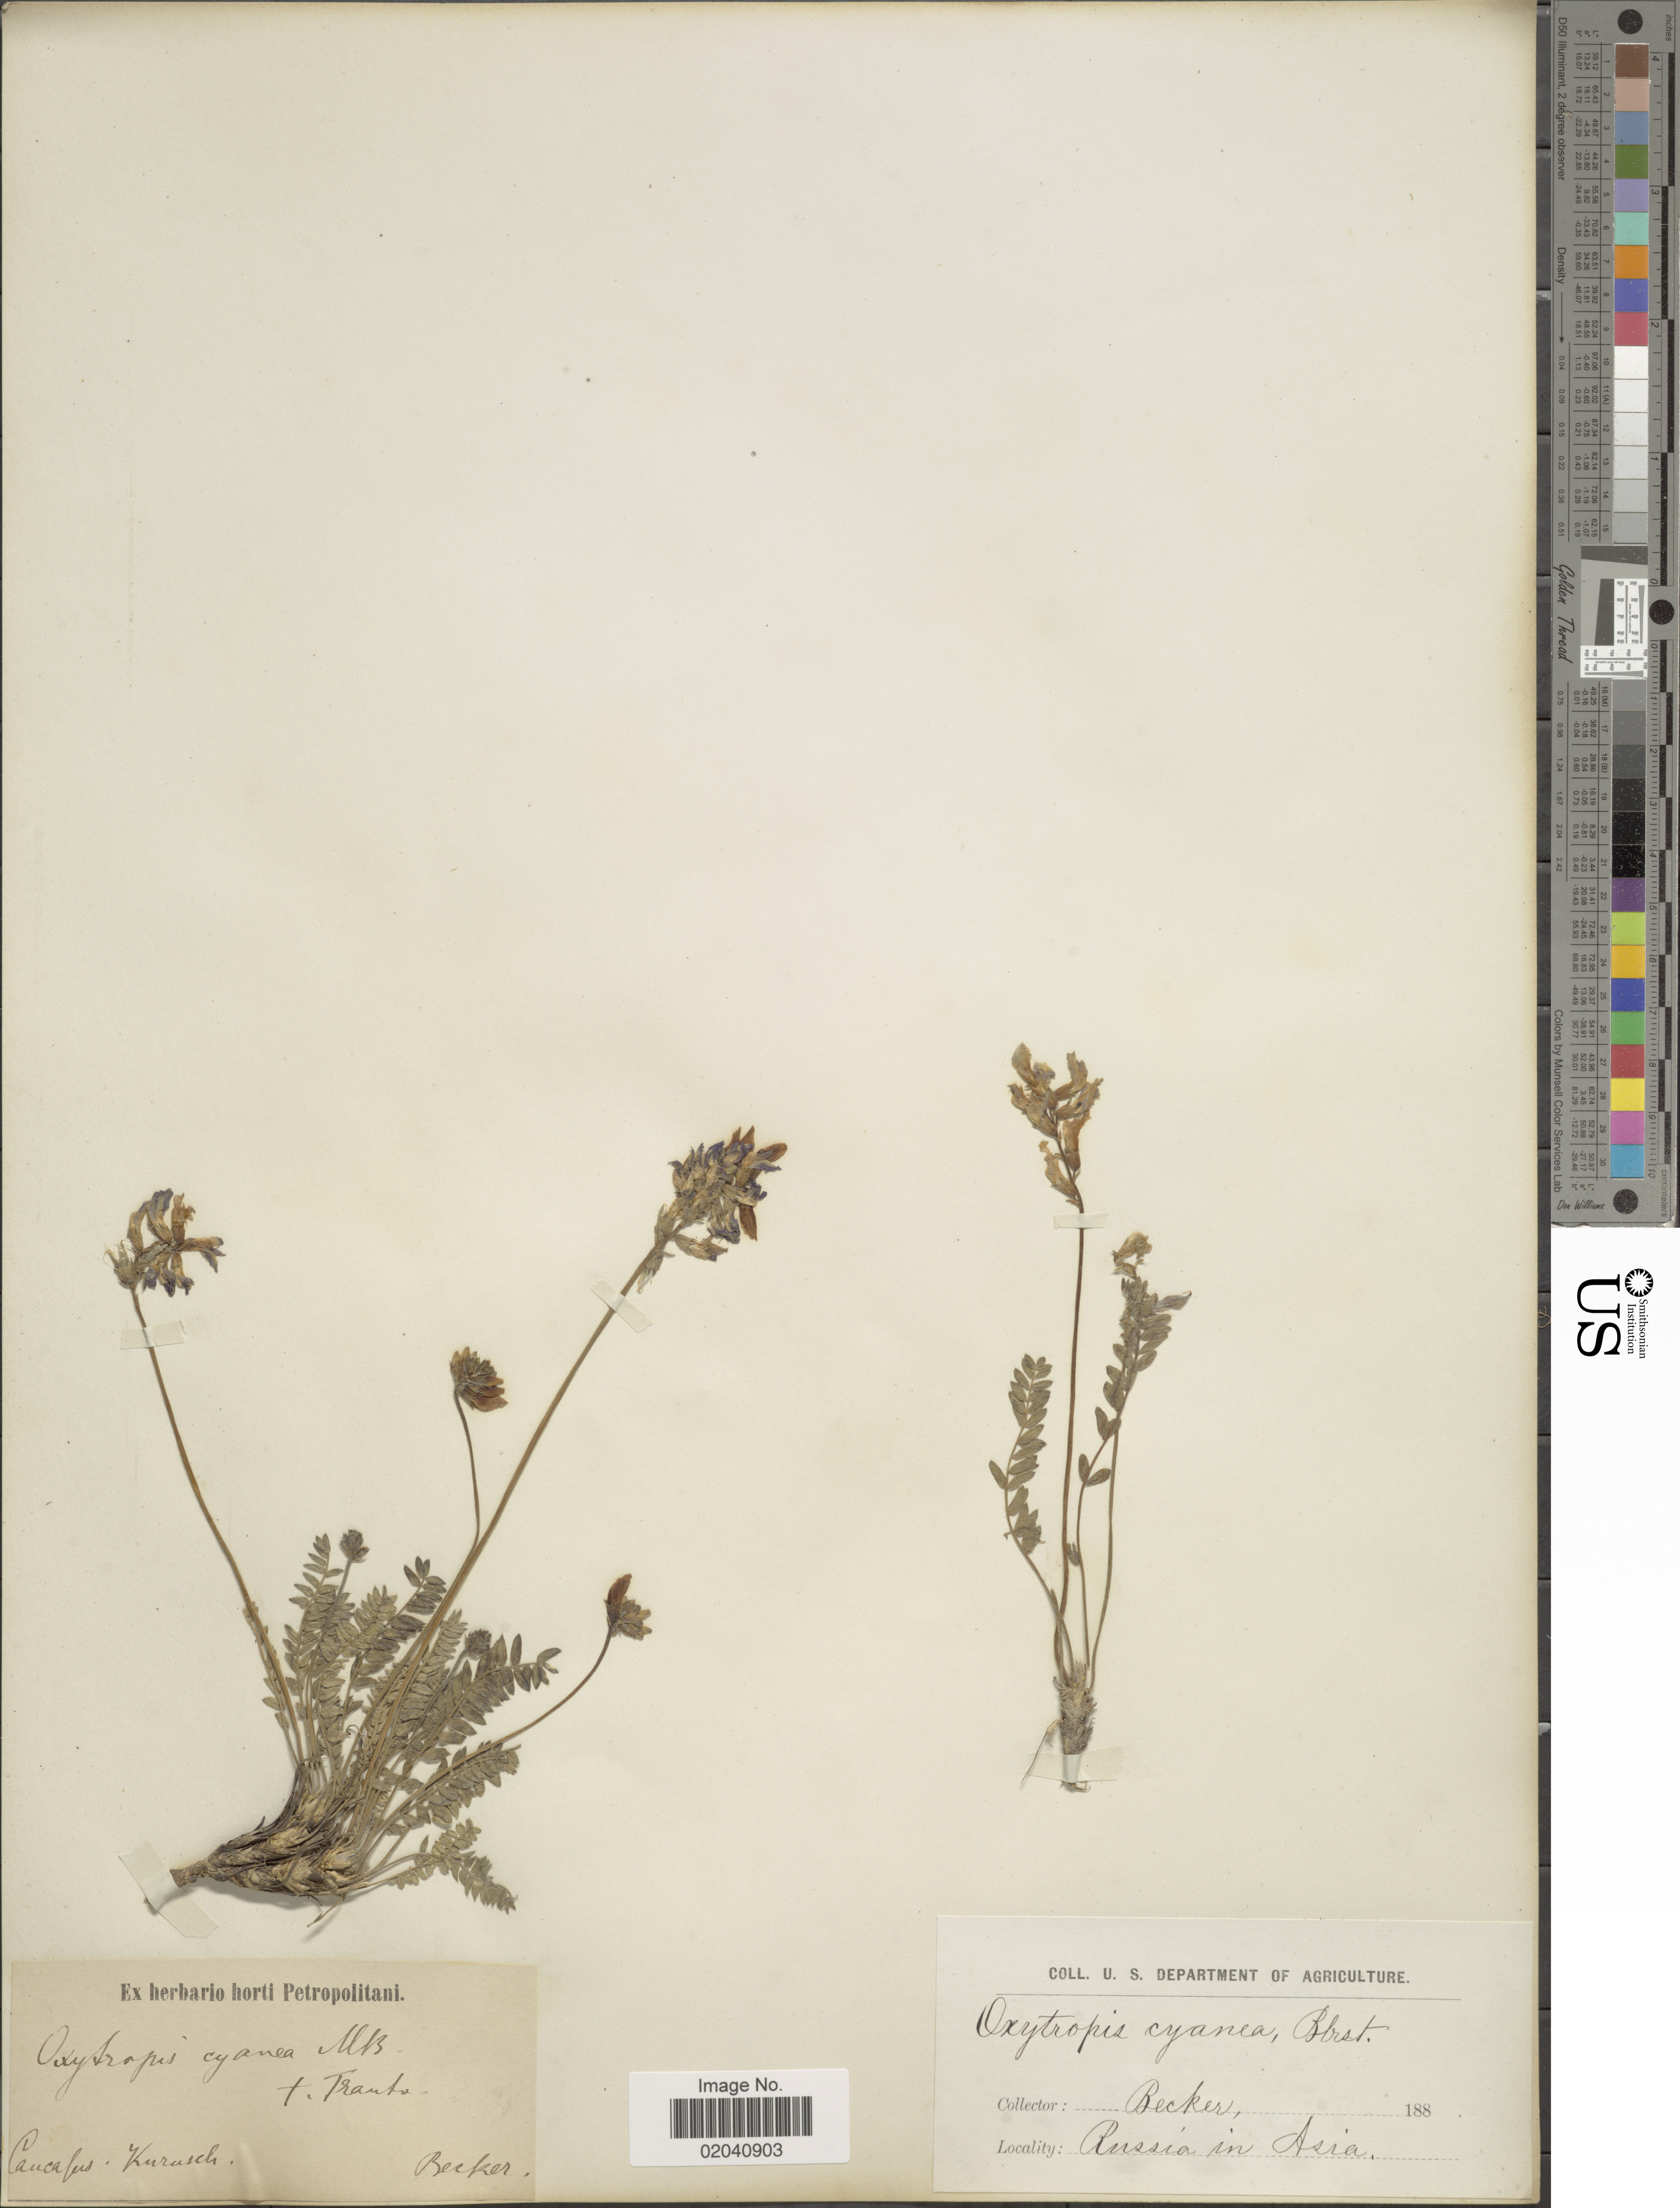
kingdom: Plantae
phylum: Tracheophyta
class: Magnoliopsida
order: Fabales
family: Fabaceae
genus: Oxytropis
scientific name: Oxytropis cyanea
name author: M. Bieb.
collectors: -. Becker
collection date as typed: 188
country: Russian Federation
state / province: Dagestan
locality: Caucasus. Kurusch (Kurush), Russia in Asia